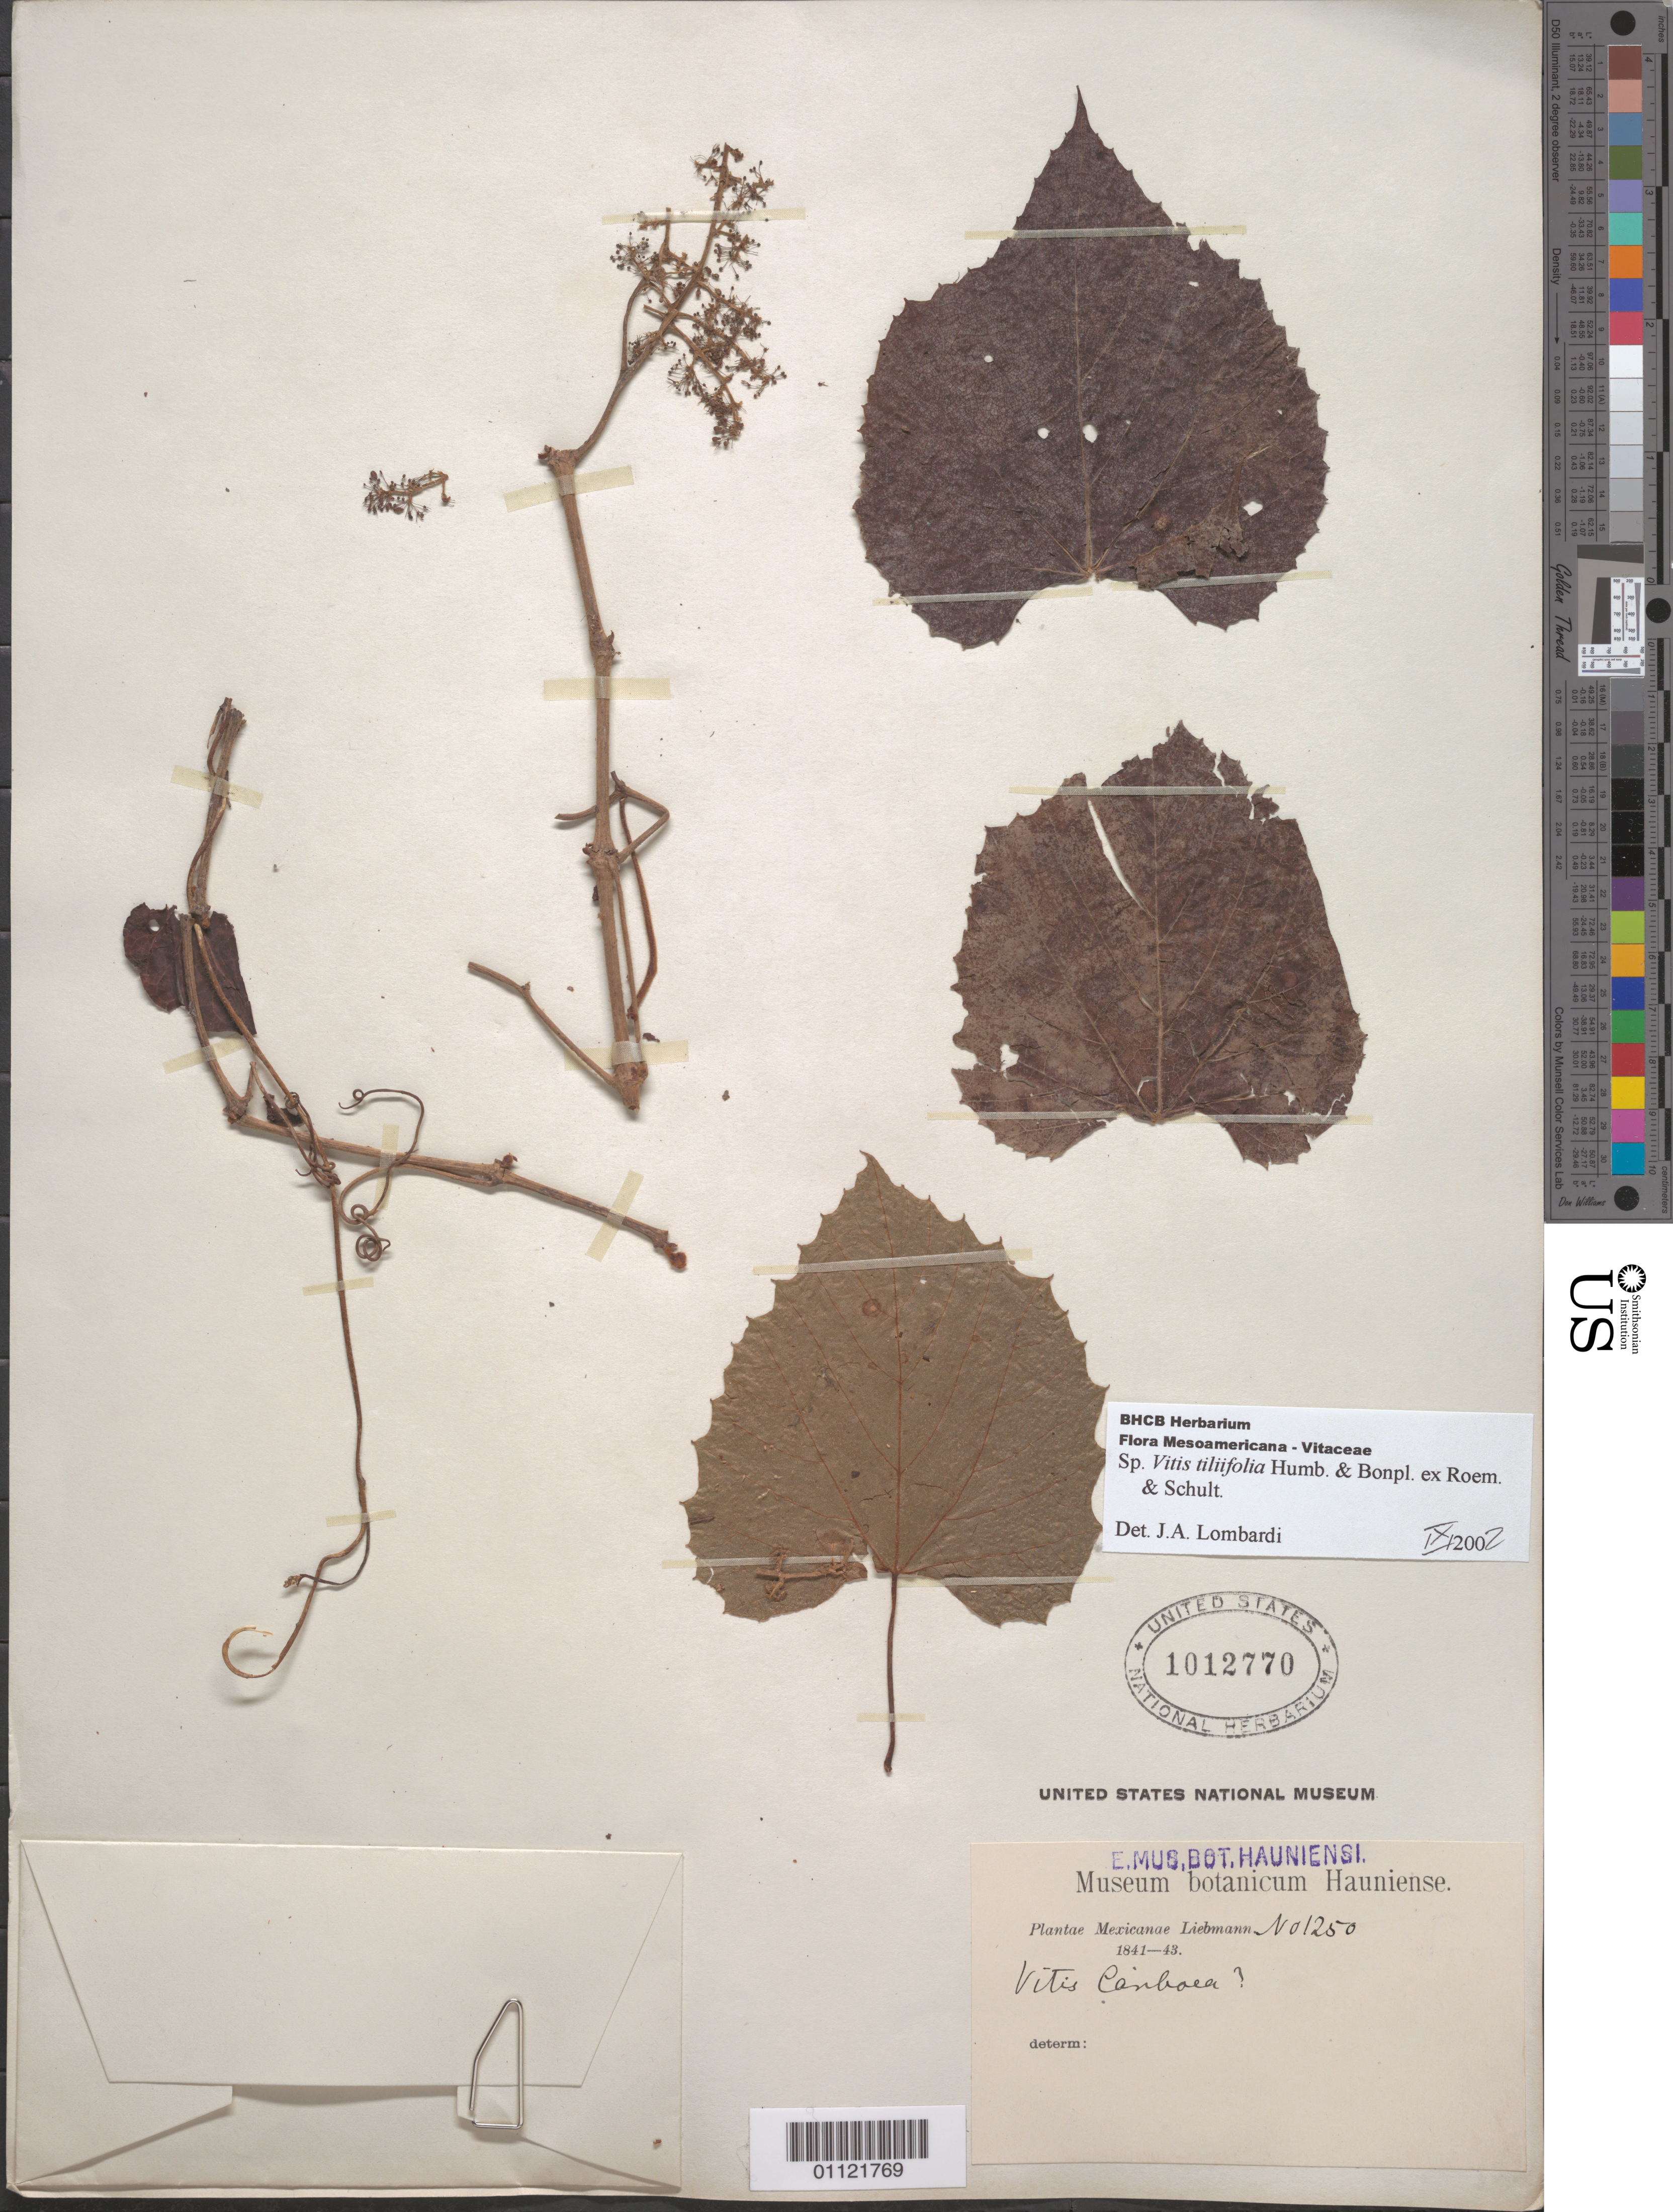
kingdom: Plantae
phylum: Tracheophyta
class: Magnoliopsida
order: Vitales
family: Vitaceae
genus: Vitis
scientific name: Vitis tiliifolia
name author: Humb. & Bonpl. ex Schult.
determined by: Lombardi, Julio A.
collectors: F. M. Liebmann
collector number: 1250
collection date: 1841/1843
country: Mexico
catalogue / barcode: US 1012770